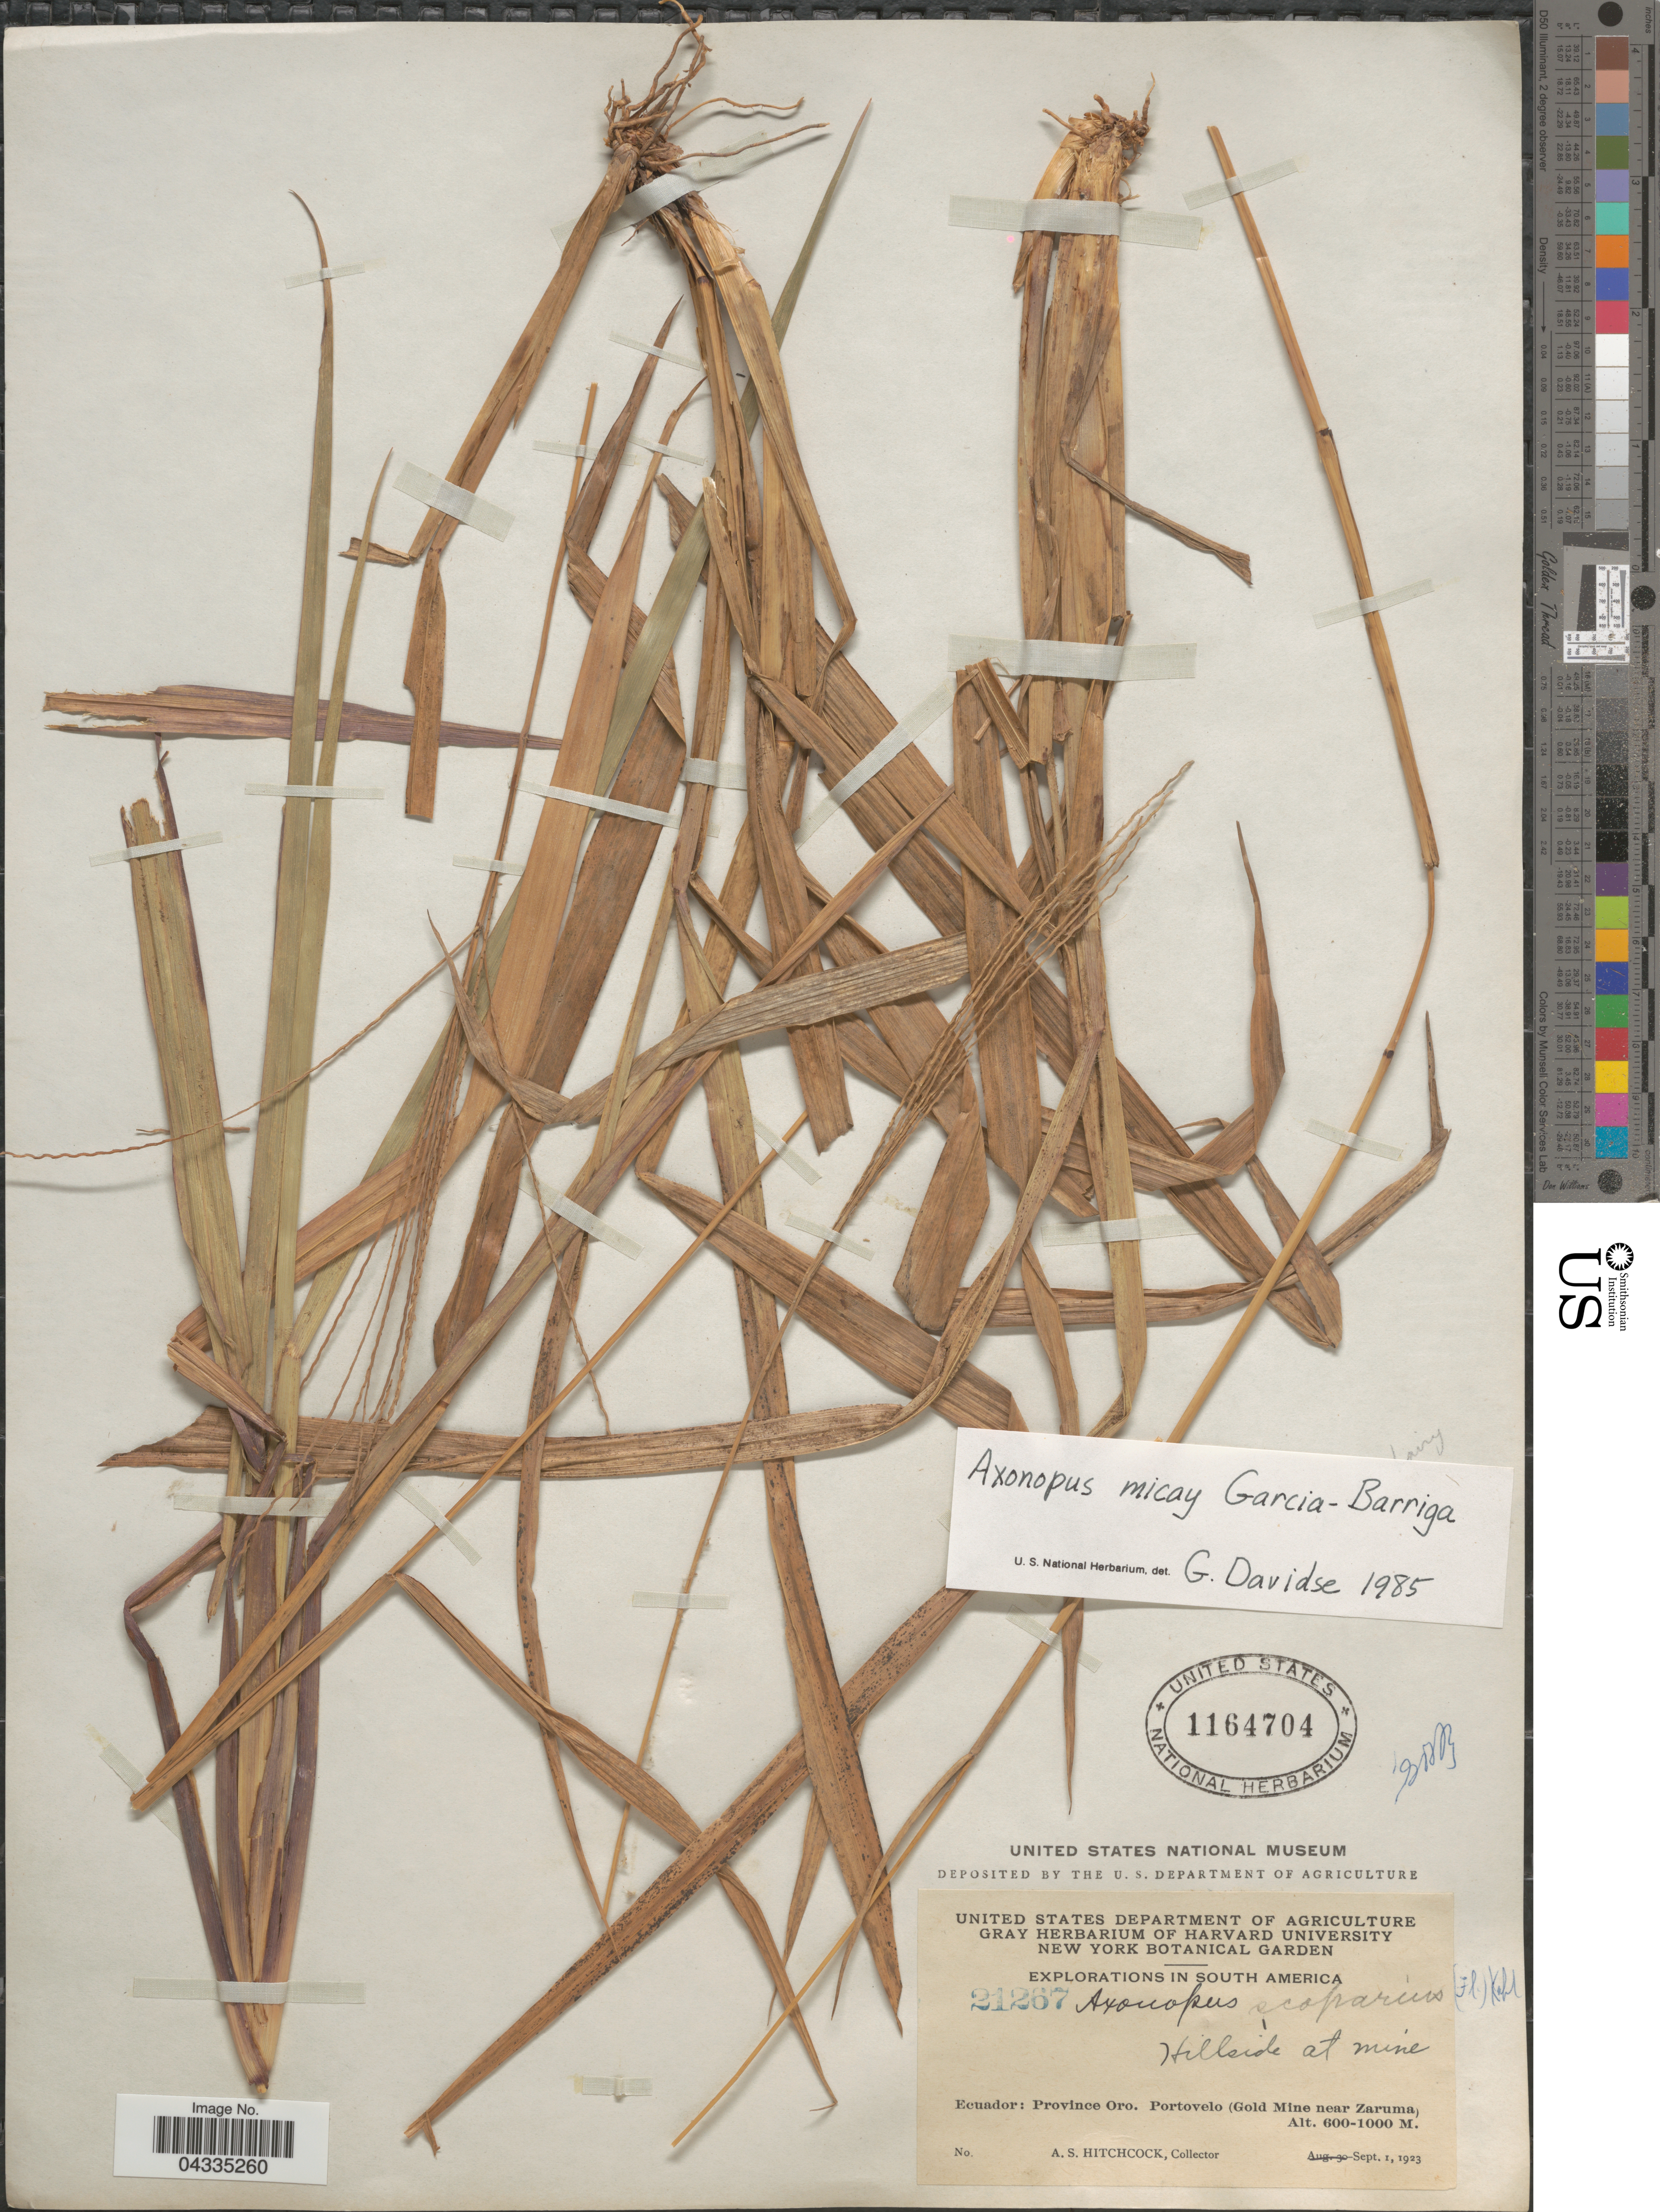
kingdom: Plantae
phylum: Tracheophyta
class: Liliopsida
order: Poales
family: Poaceae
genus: Axonopus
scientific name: Axonopus scoparius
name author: (Flüggé) Kuhlm.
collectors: A. S. Hitchcock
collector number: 21267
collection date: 1923-09-01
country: Ecuador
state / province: El Oro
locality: Explorations in South America. Hillside at mine. Province Oro. Portovelo (Gold Mine near Zaruma).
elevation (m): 600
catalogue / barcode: US 1164704